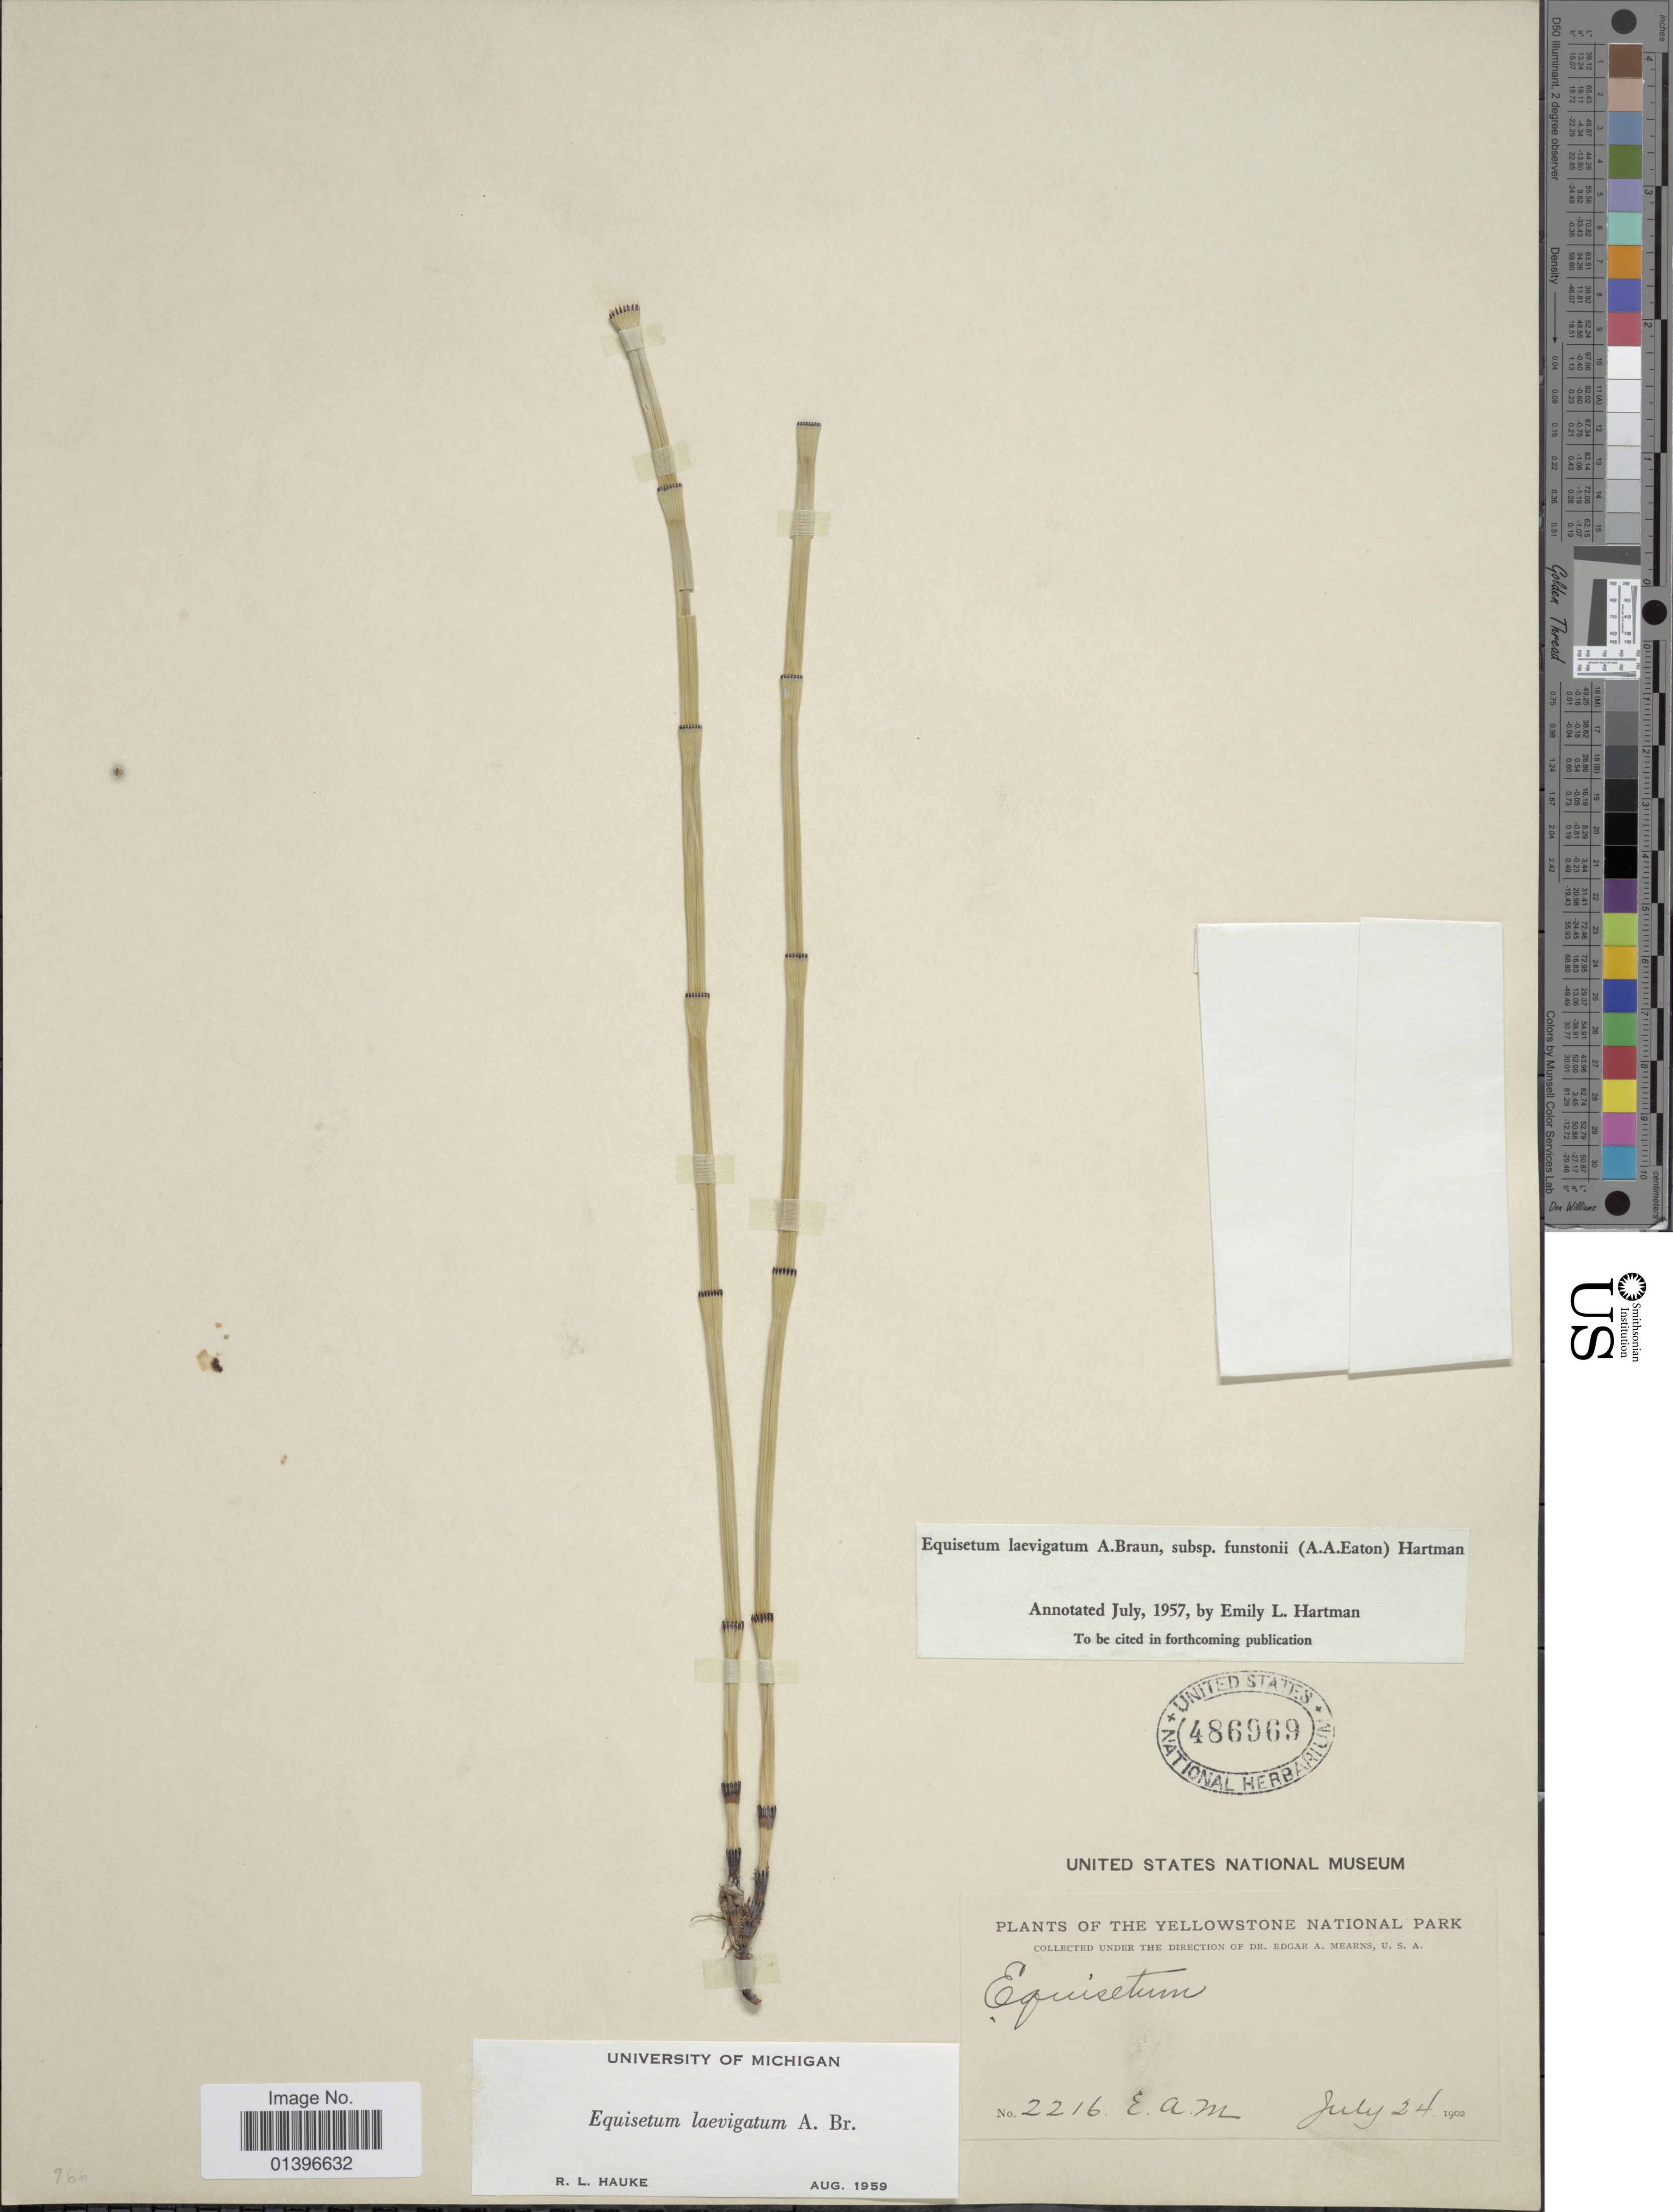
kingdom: Plantae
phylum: Tracheophyta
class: Polypodiopsida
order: Equisetales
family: Equisetaceae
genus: Equisetum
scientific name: Equisetum laevigatum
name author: A. Braun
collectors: E. A. Mearns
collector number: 2216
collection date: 1902-07-24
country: United States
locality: Yellowstone National Park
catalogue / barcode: US 486969